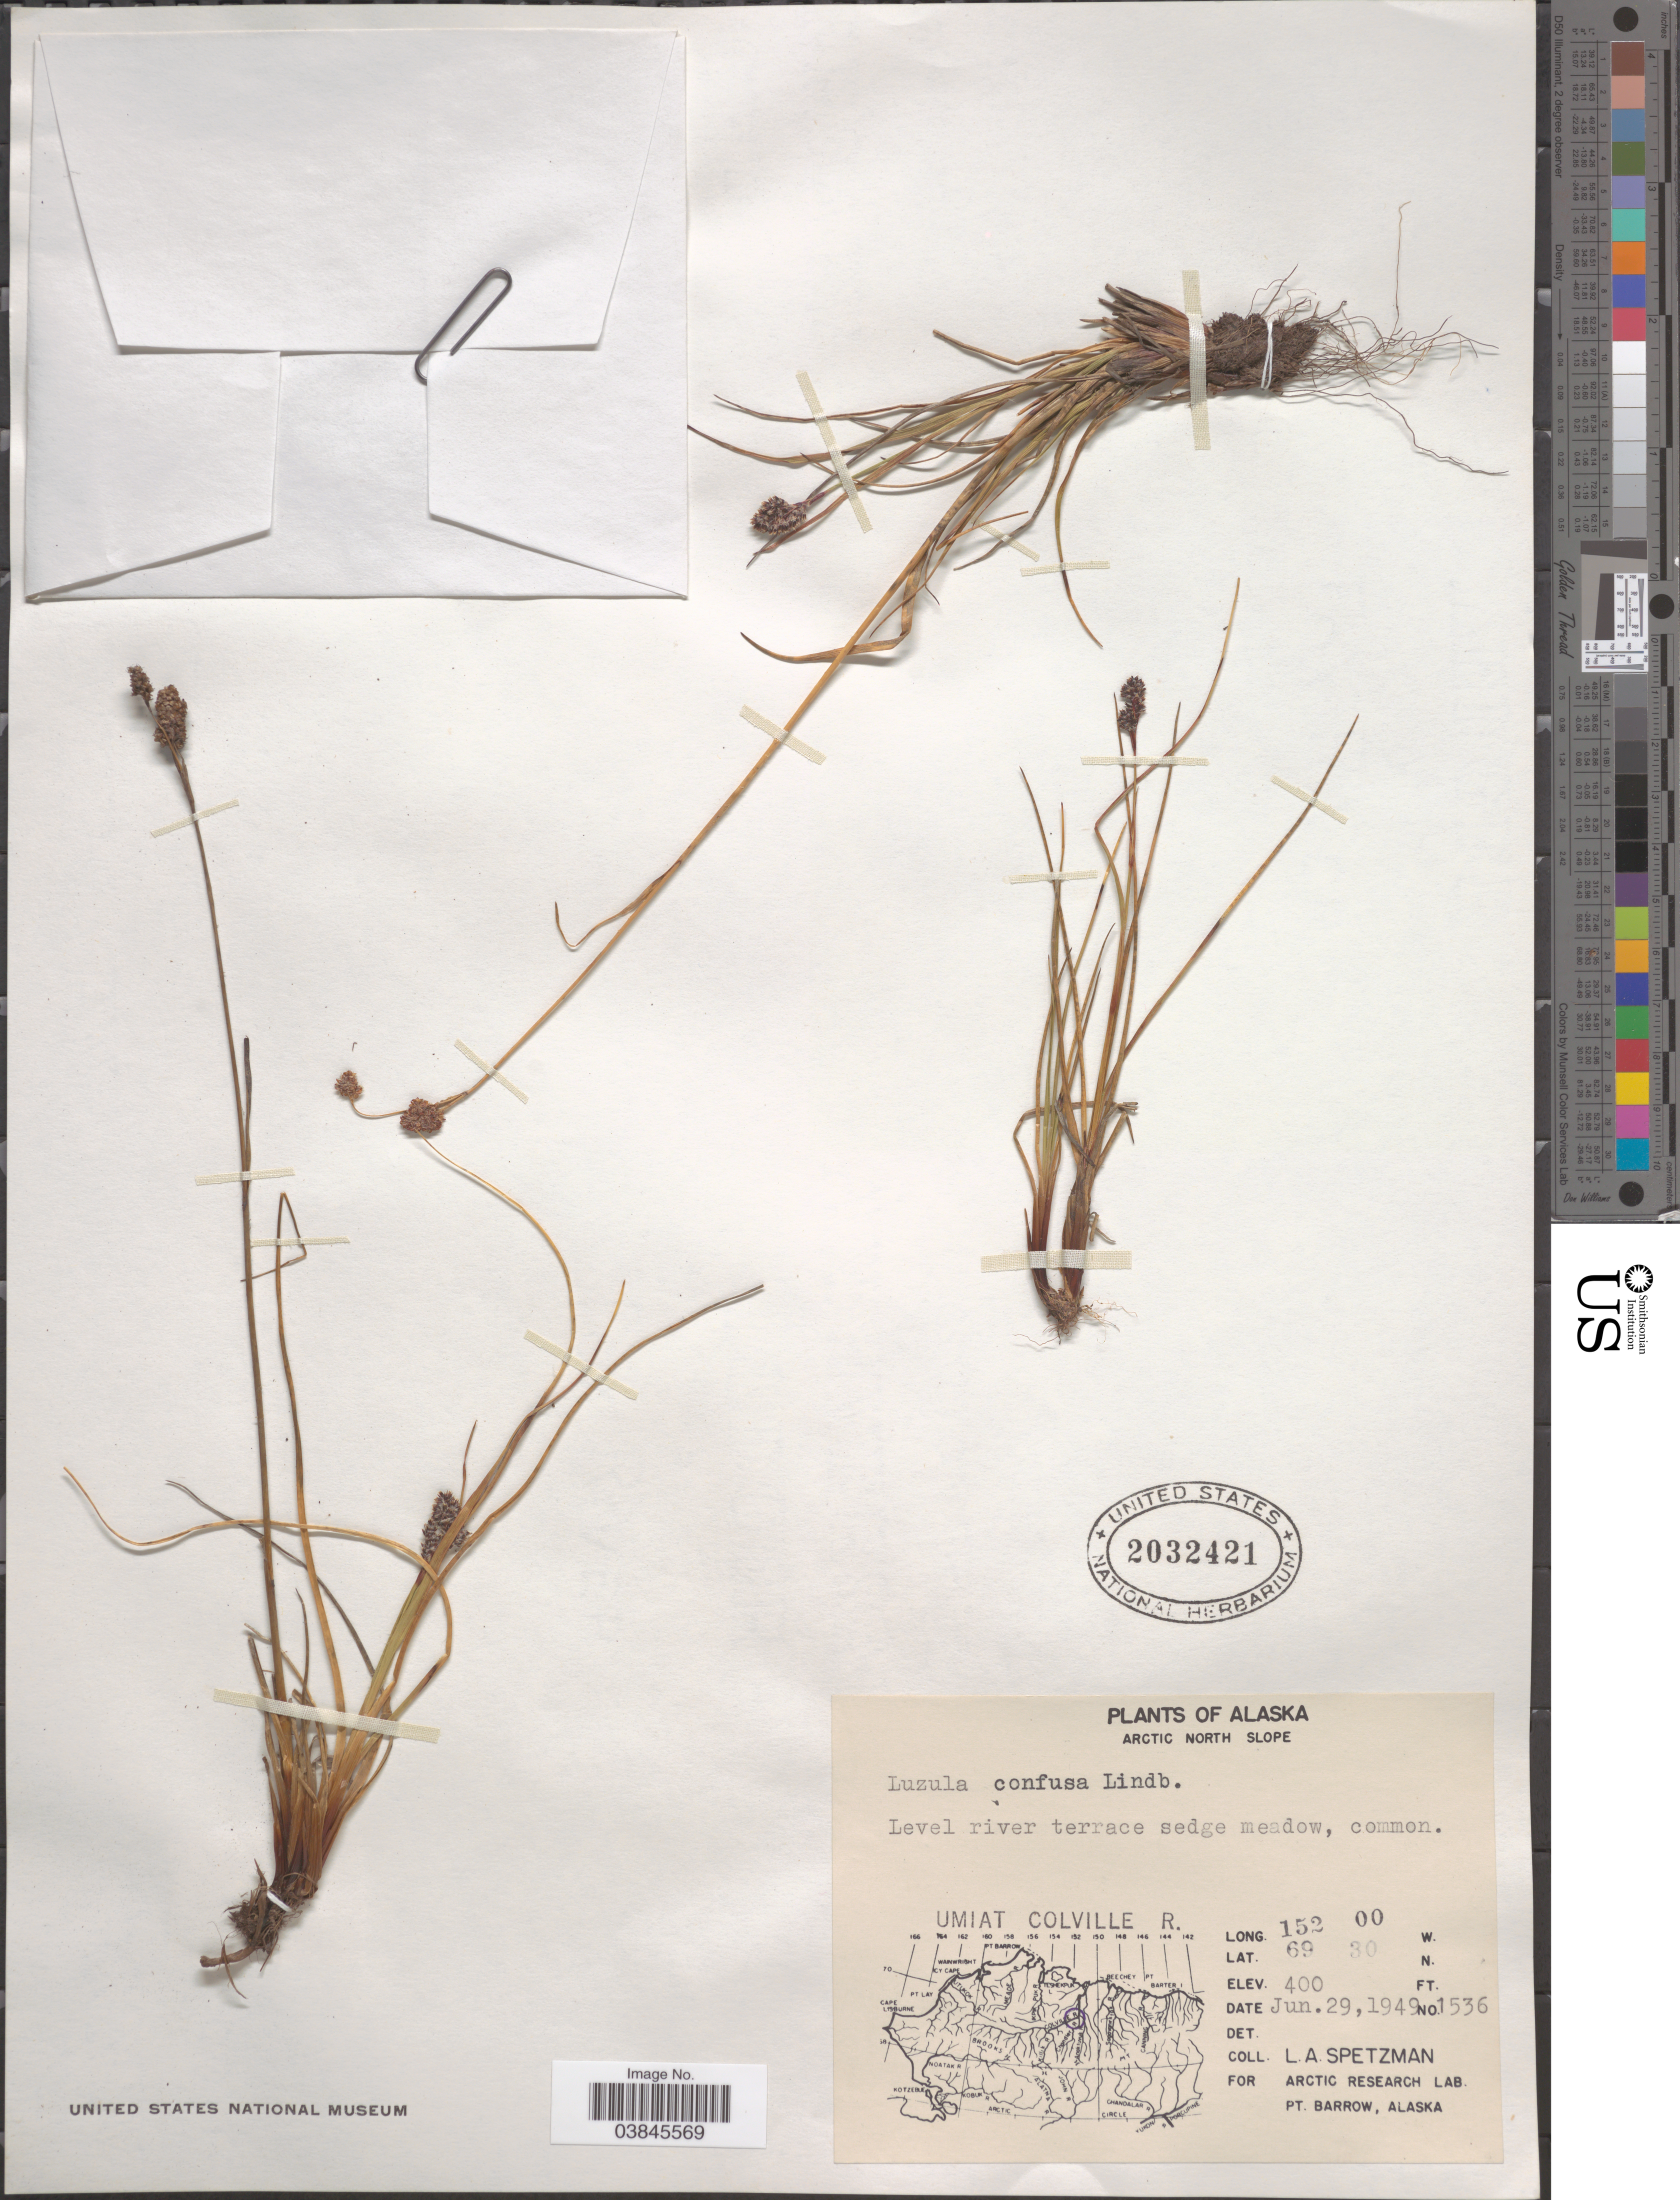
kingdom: Plantae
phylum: Tracheophyta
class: Liliopsida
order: Poales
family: Juncaceae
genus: Luzula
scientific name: Luzula confusa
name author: Lindeb.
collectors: L. Spetzman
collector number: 1536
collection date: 1949-06-29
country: United States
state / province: Alaska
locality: Arctic North Slope. Level river terrace sedge meadow. Umiat Colville R.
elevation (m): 122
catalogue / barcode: US 2032421